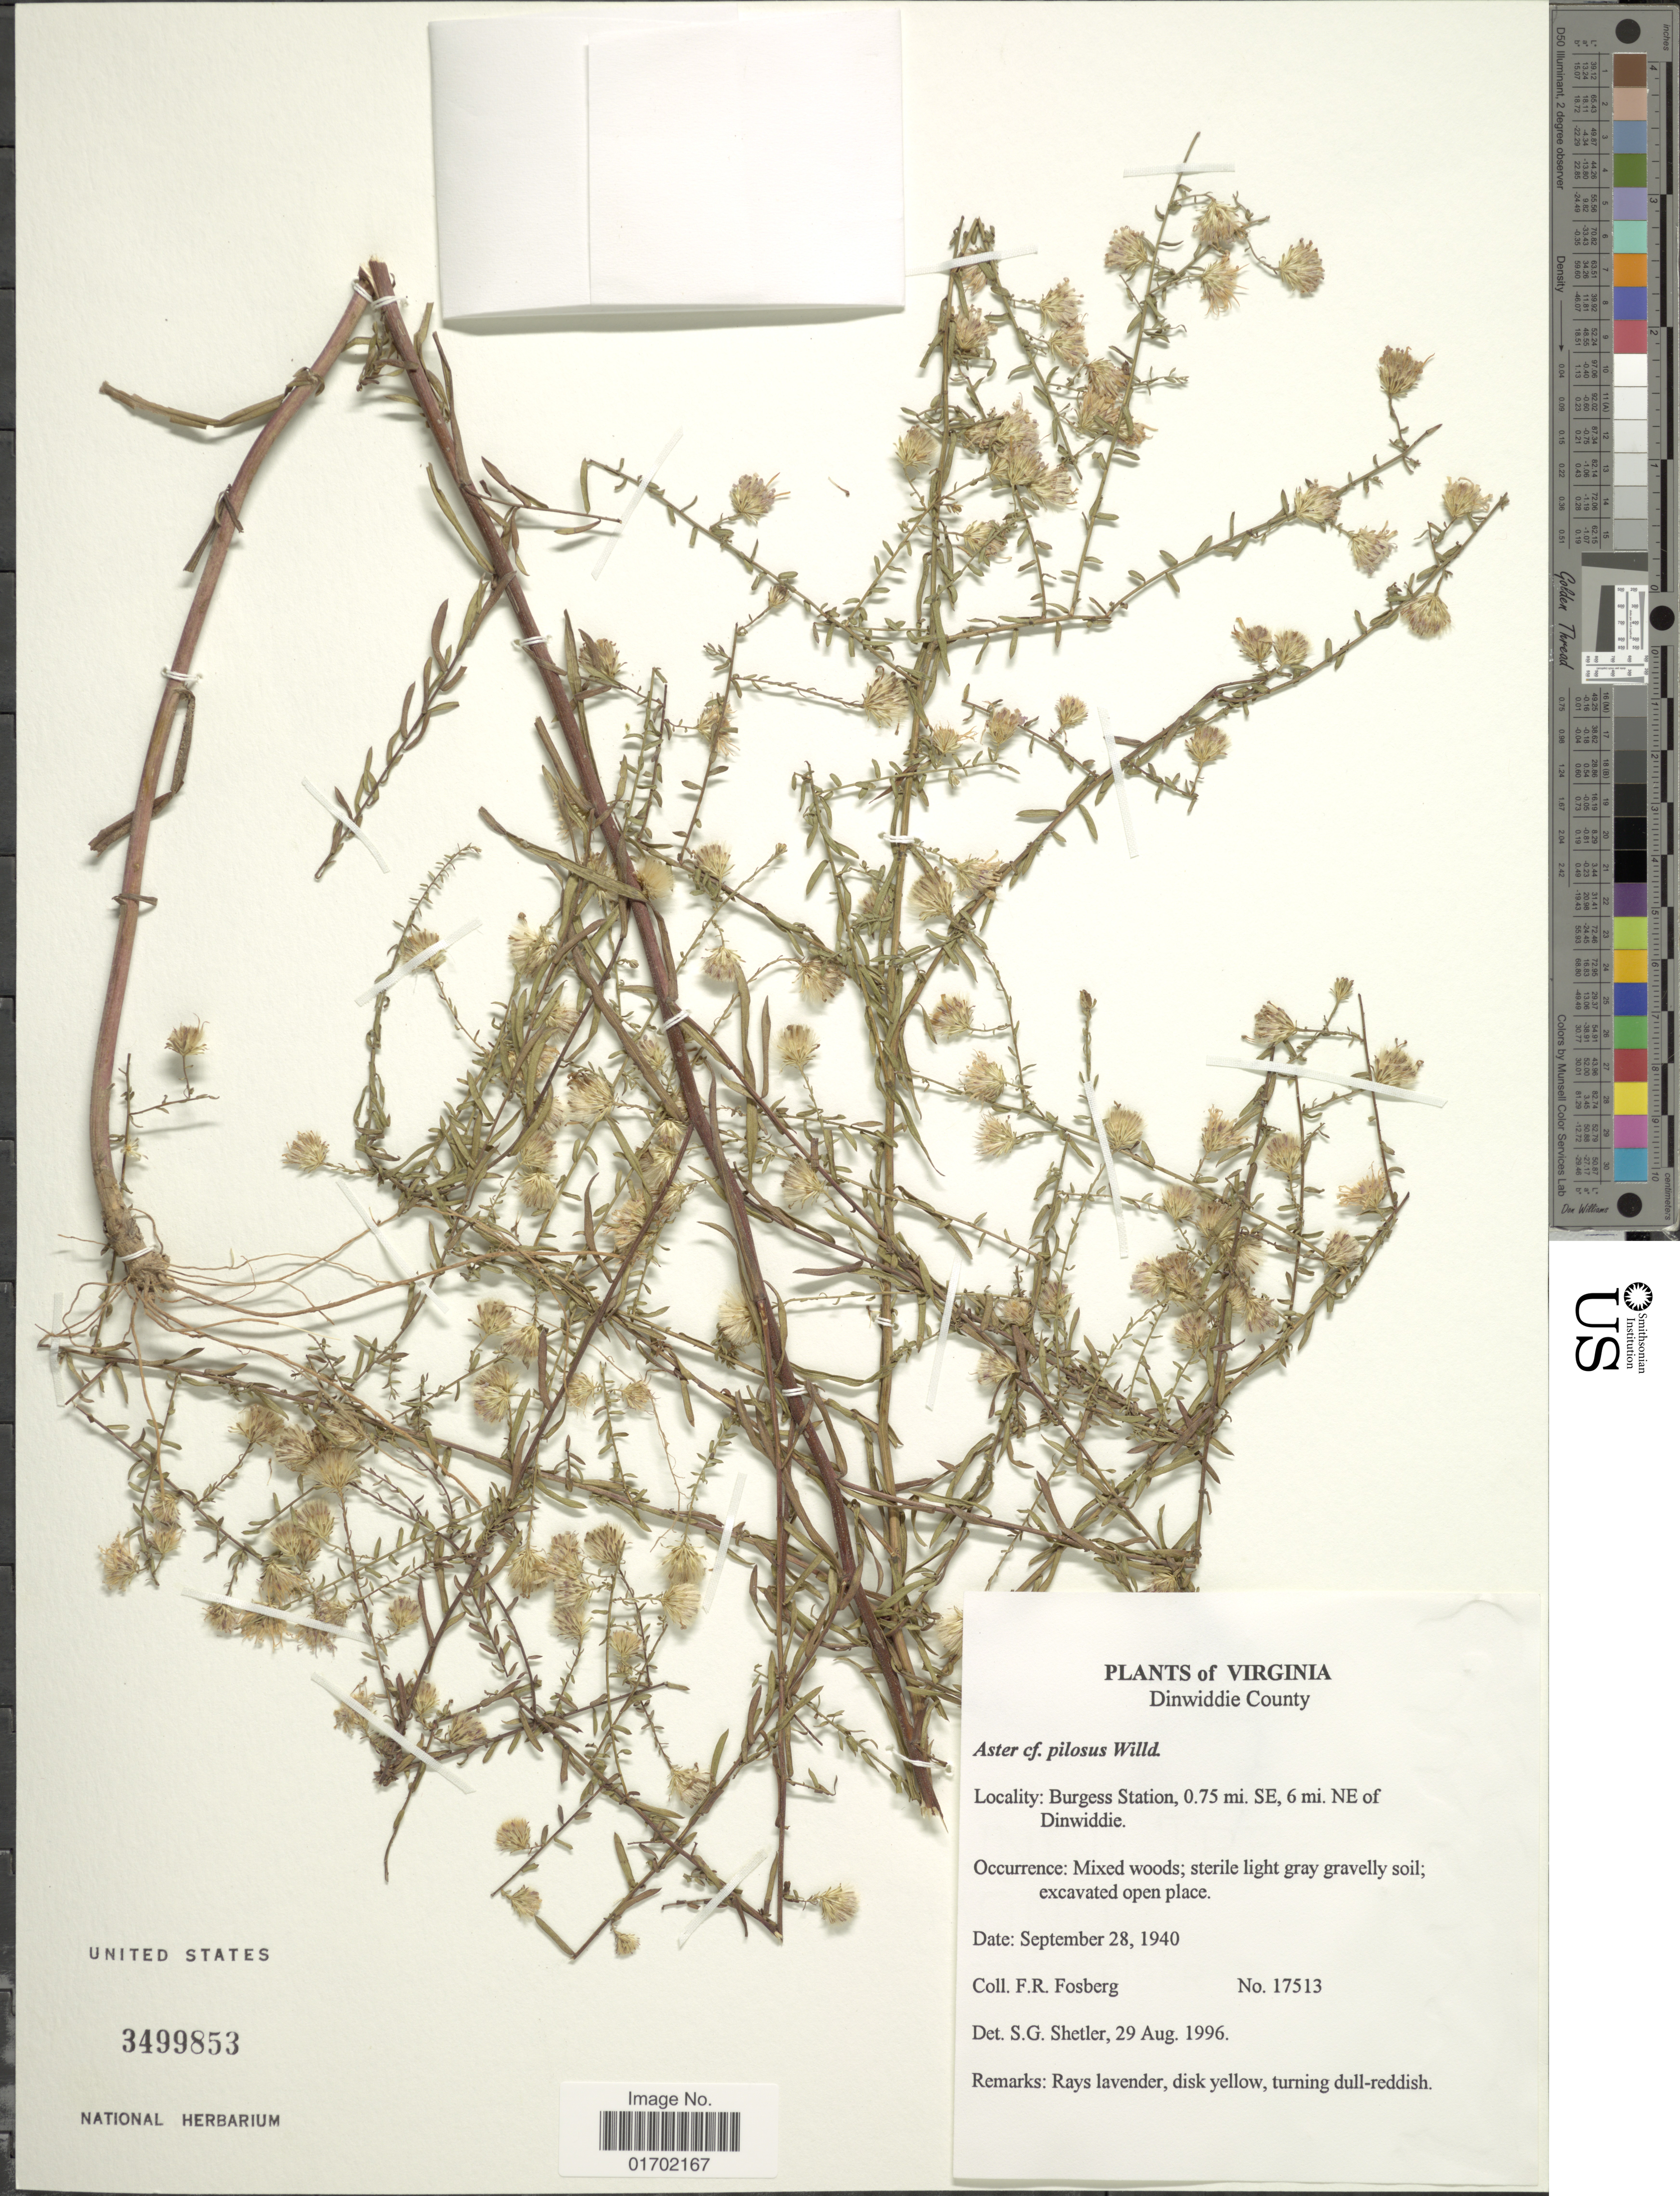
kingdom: Plantae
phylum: Tracheophyta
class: Magnoliopsida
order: Asterales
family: Asteraceae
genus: Symphyotrichum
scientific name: Symphyotrichum pilosum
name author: (Willd.) G.L. Nesom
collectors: F. R. Fosberg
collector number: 17513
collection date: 1940-09-28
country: United States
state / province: Virginia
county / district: Dinwiddie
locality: Dinwiddie County, Burgess Station, 0.75 mi. SE, 6 mi. NE of Dinwiddie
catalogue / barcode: US 3499853